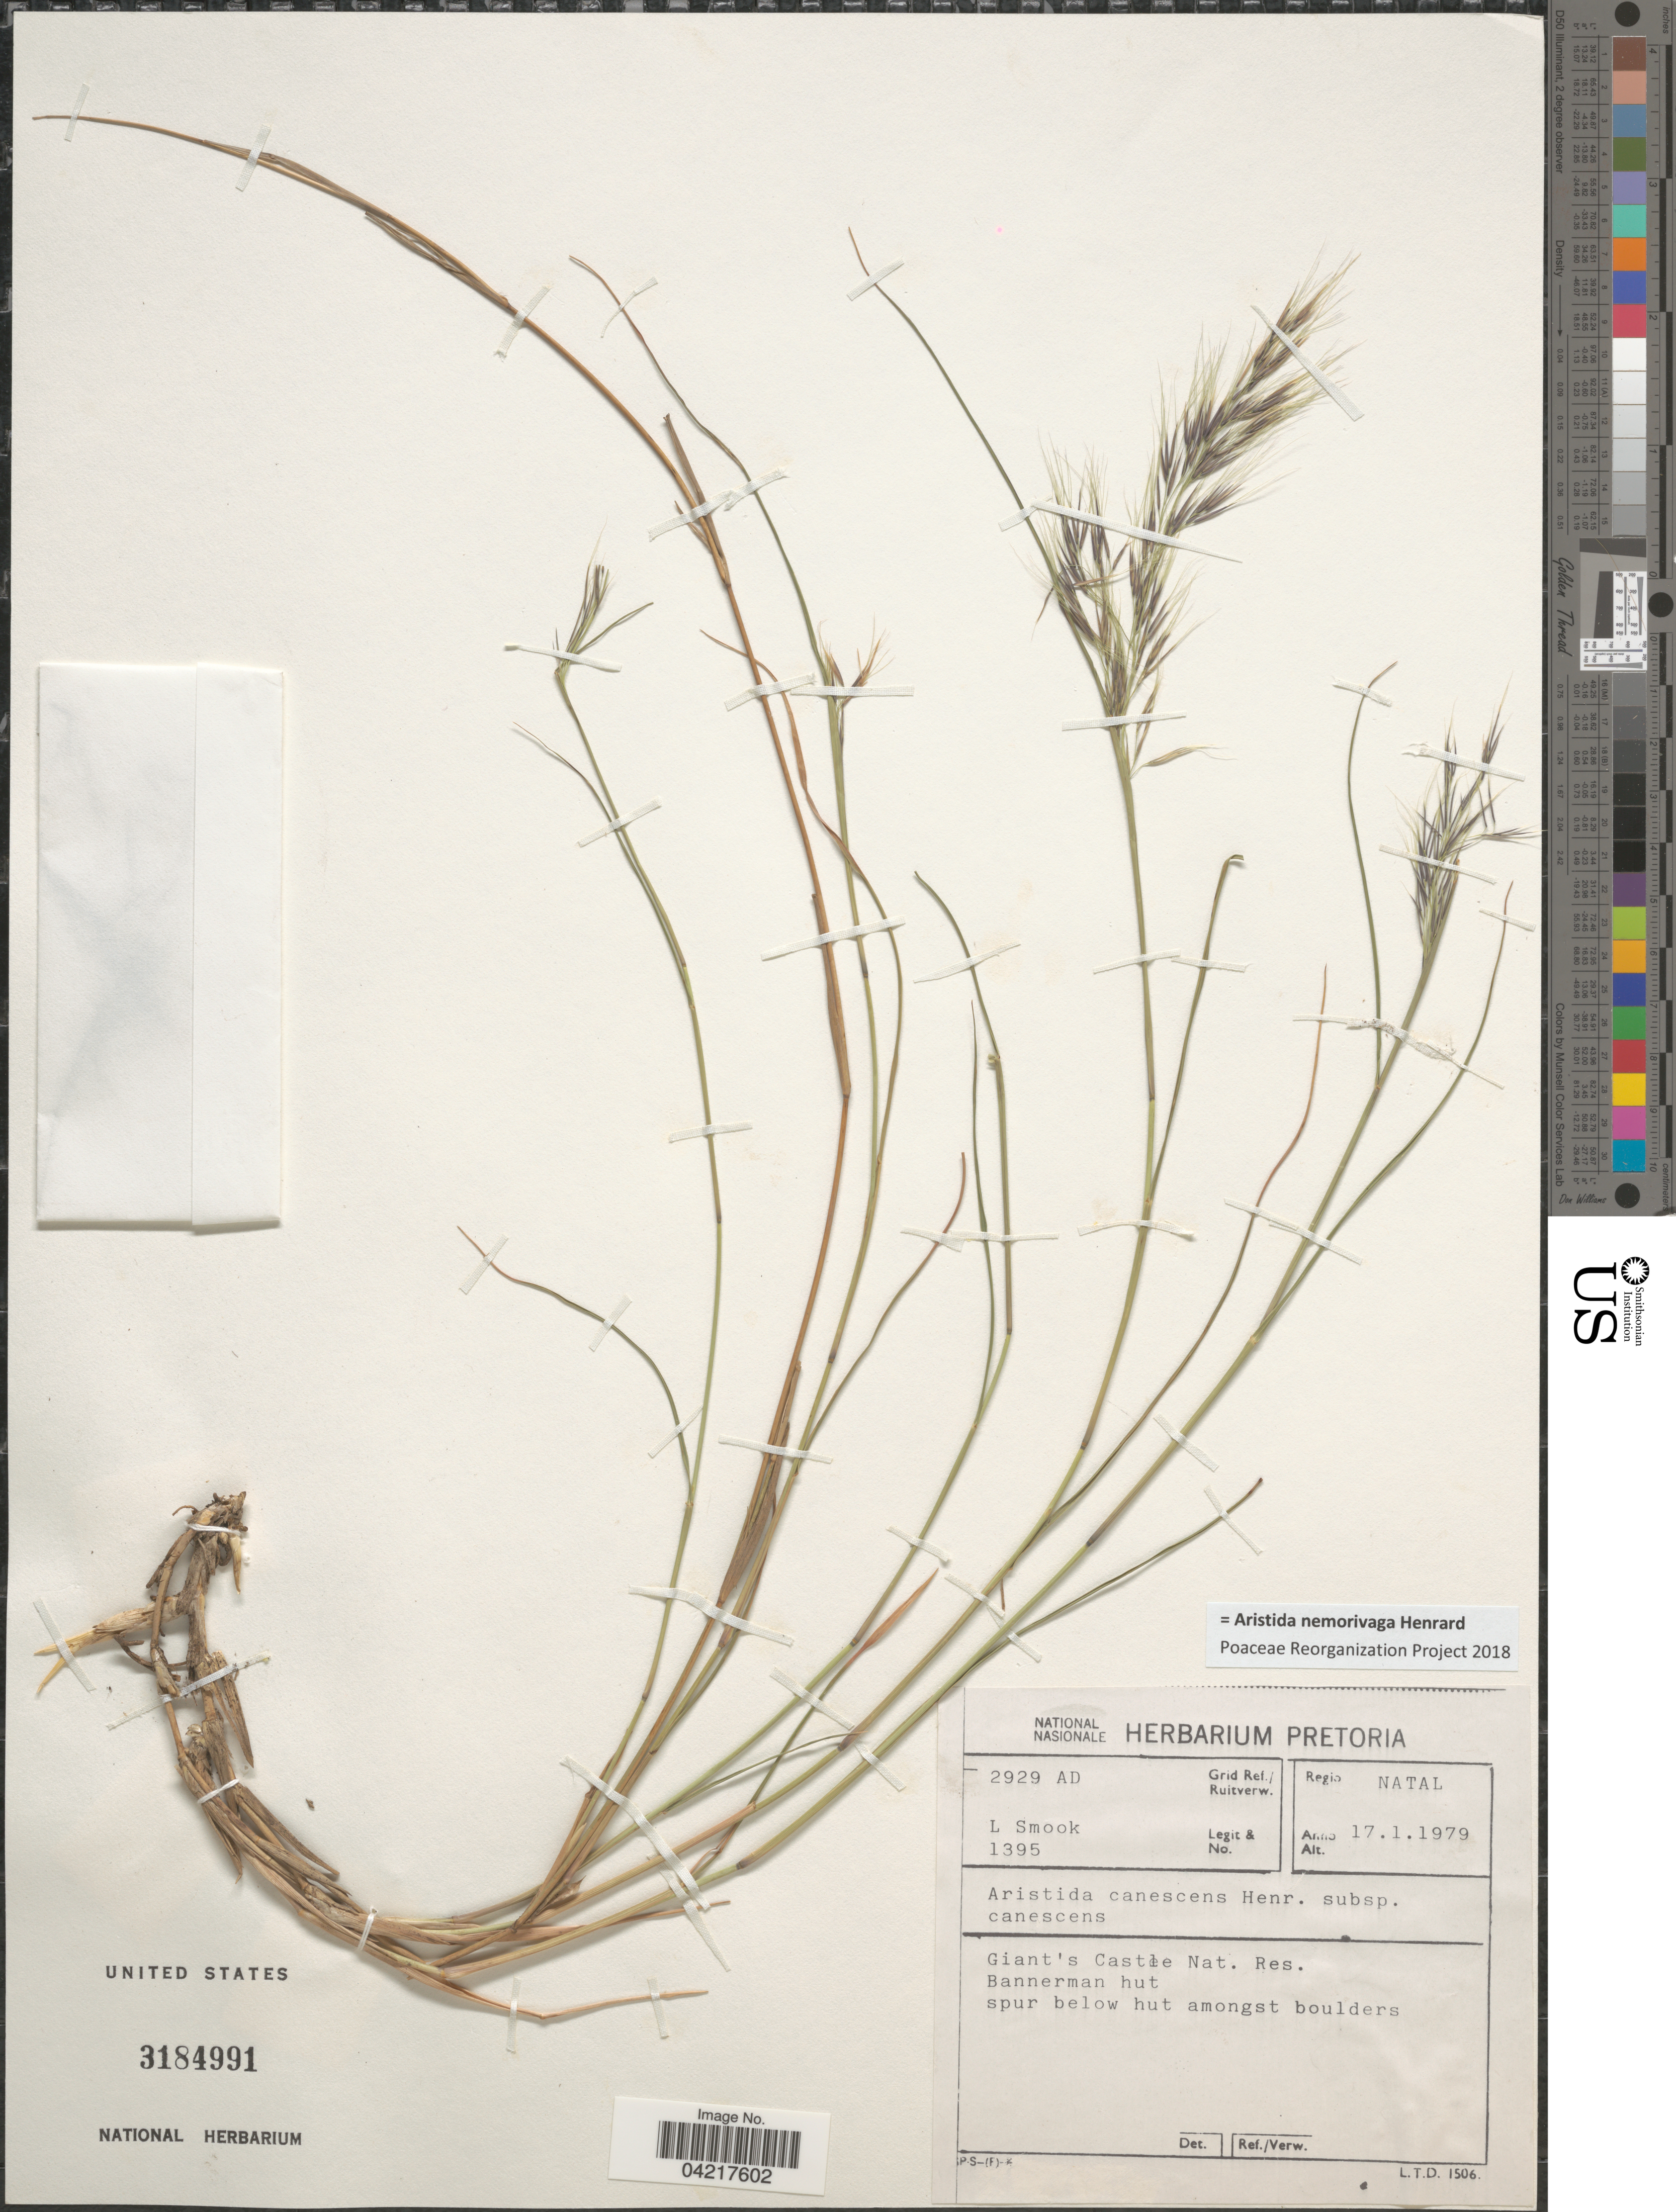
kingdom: Plantae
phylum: Tracheophyta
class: Liliopsida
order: Poales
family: Poaceae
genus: Aristida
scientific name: Aristida nemorivaga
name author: Henr.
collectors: L. Smook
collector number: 1395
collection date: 1979-01-17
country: South Africa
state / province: KwaZulu-Natal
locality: Grid Ref./ Ruitverw. 2929 AD. Regio Natal. Giant's Castle Nat. Res. Bannerman hut spur below hut amongst boulders.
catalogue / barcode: US 3184991